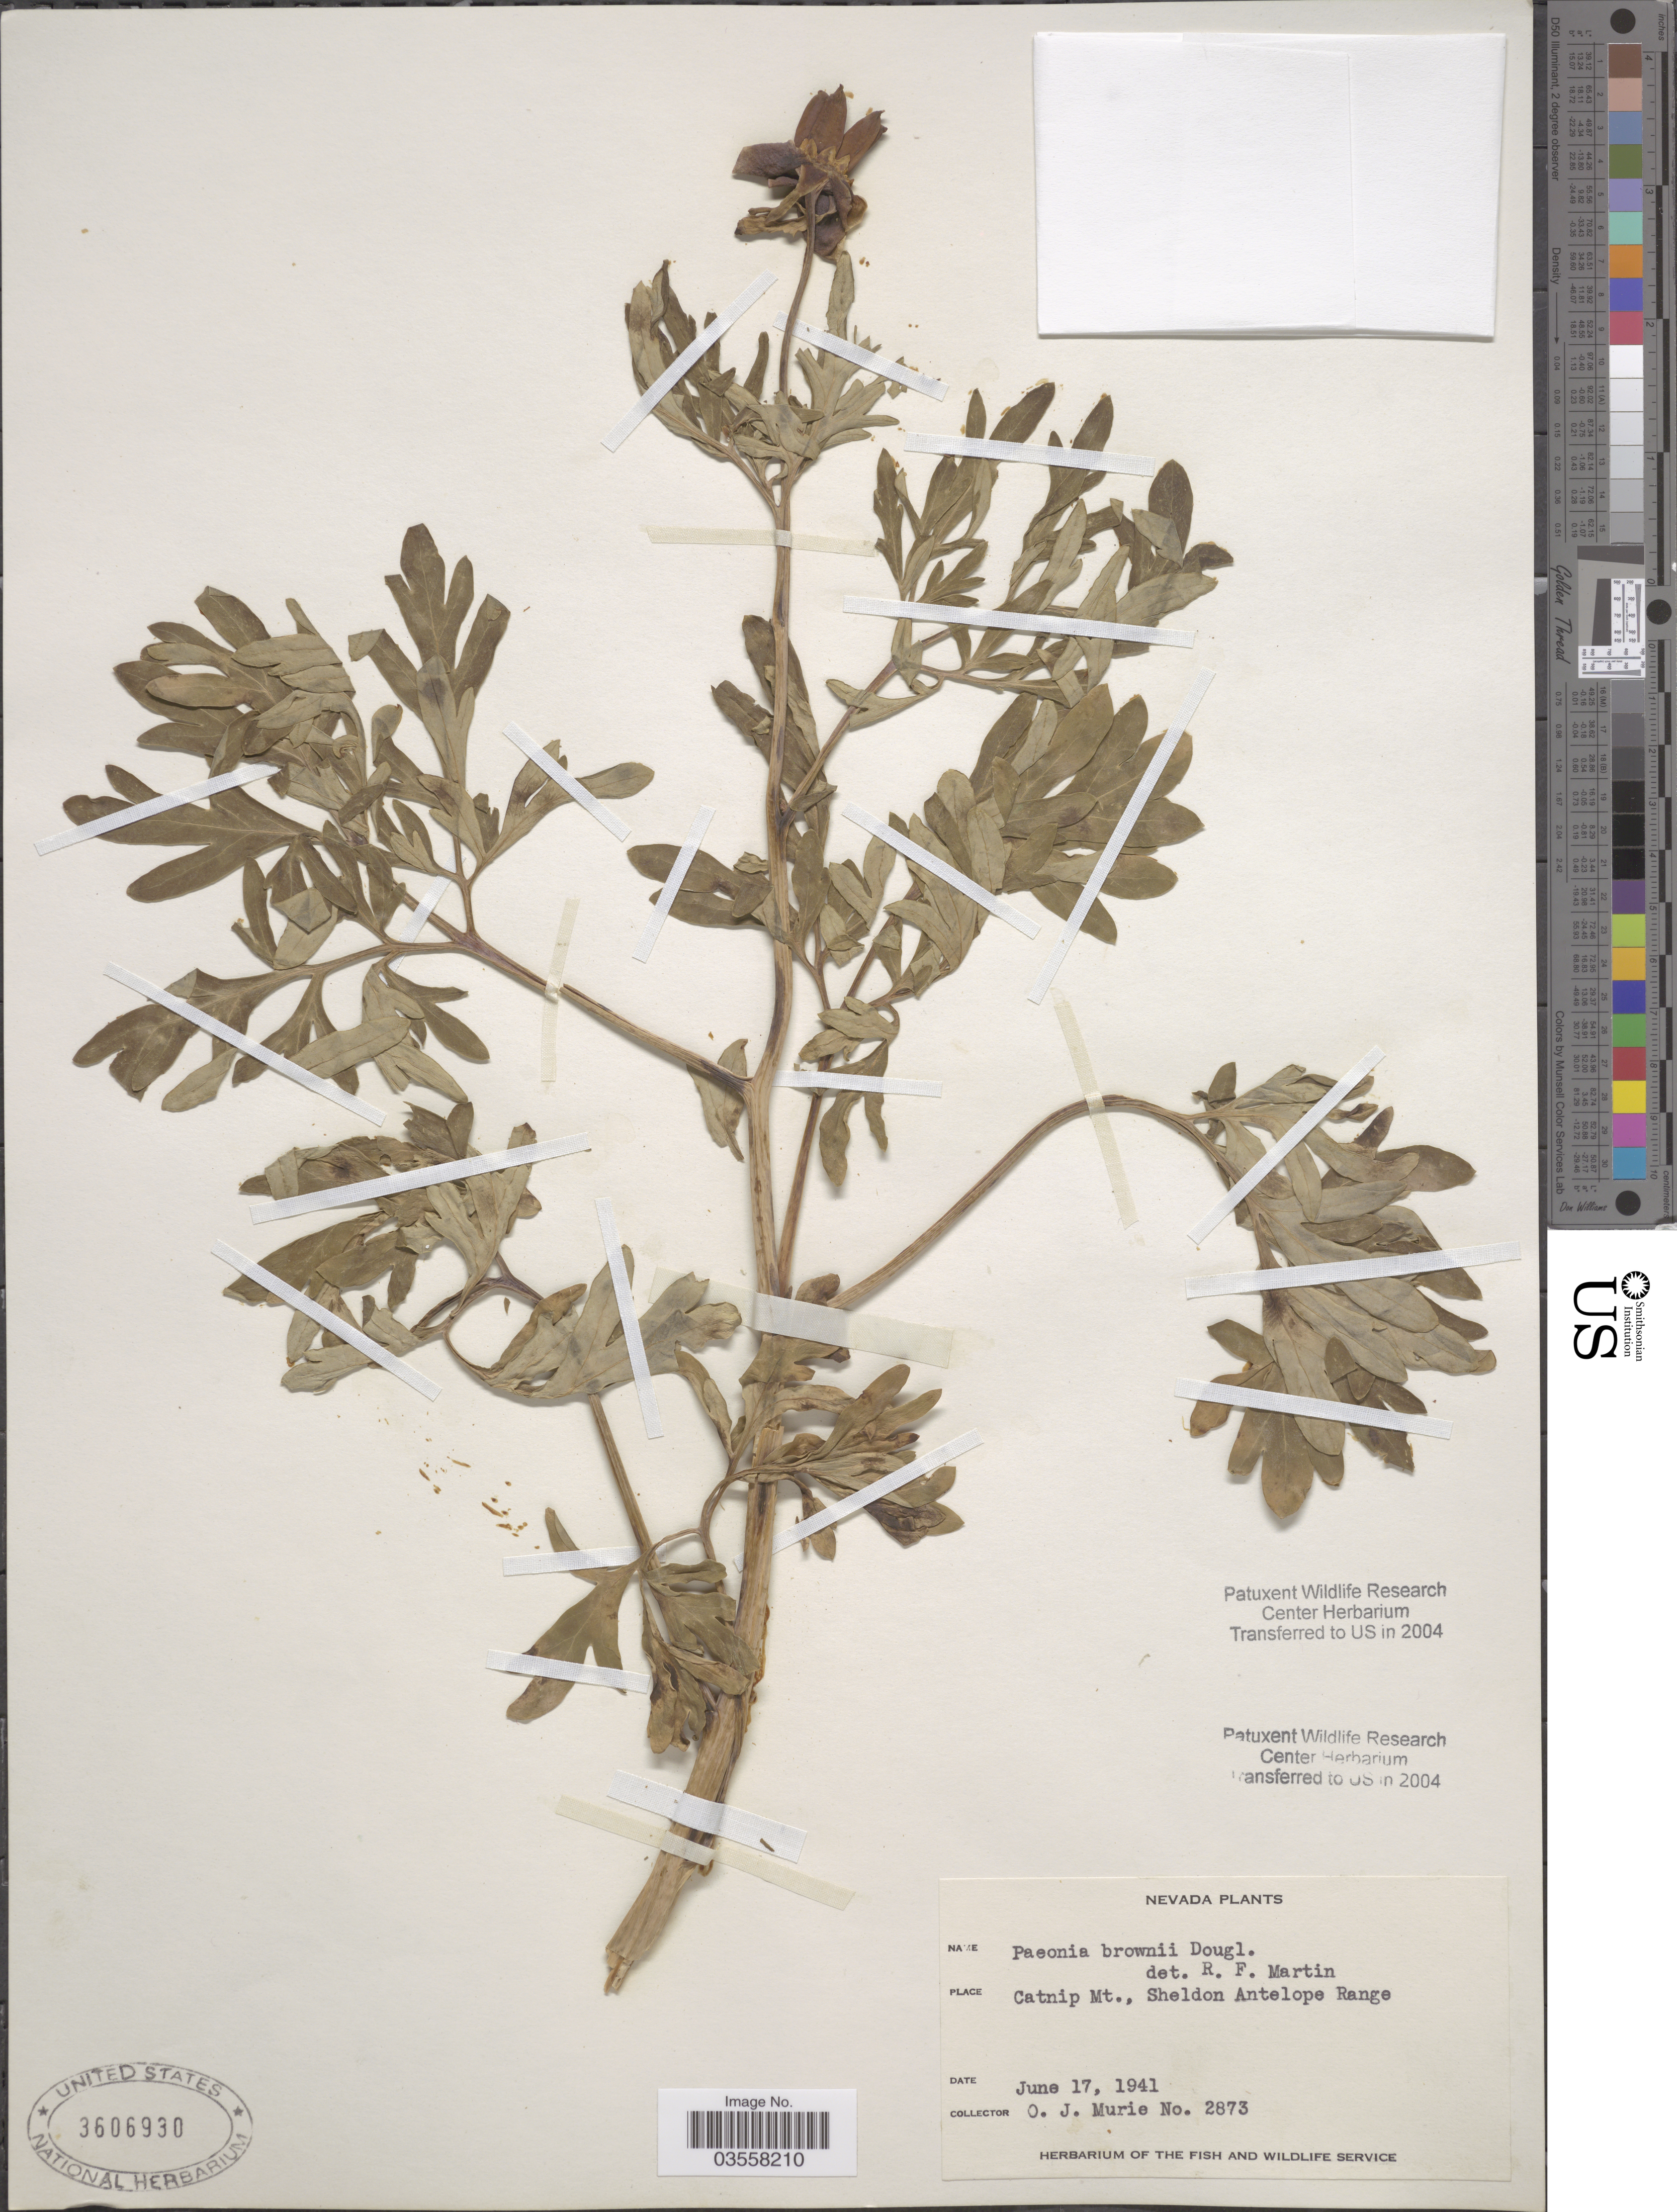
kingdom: Plantae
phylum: Tracheophyta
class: Magnoliopsida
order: Saxifragales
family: Paeoniaceae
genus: Paeonia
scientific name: Paeonia brownii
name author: Douglas ex Hook.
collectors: O. Murie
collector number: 2873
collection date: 1941-06-17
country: United States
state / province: Nevada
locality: Catnip Mt., Sheldon Antelope Range.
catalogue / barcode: US 3606930